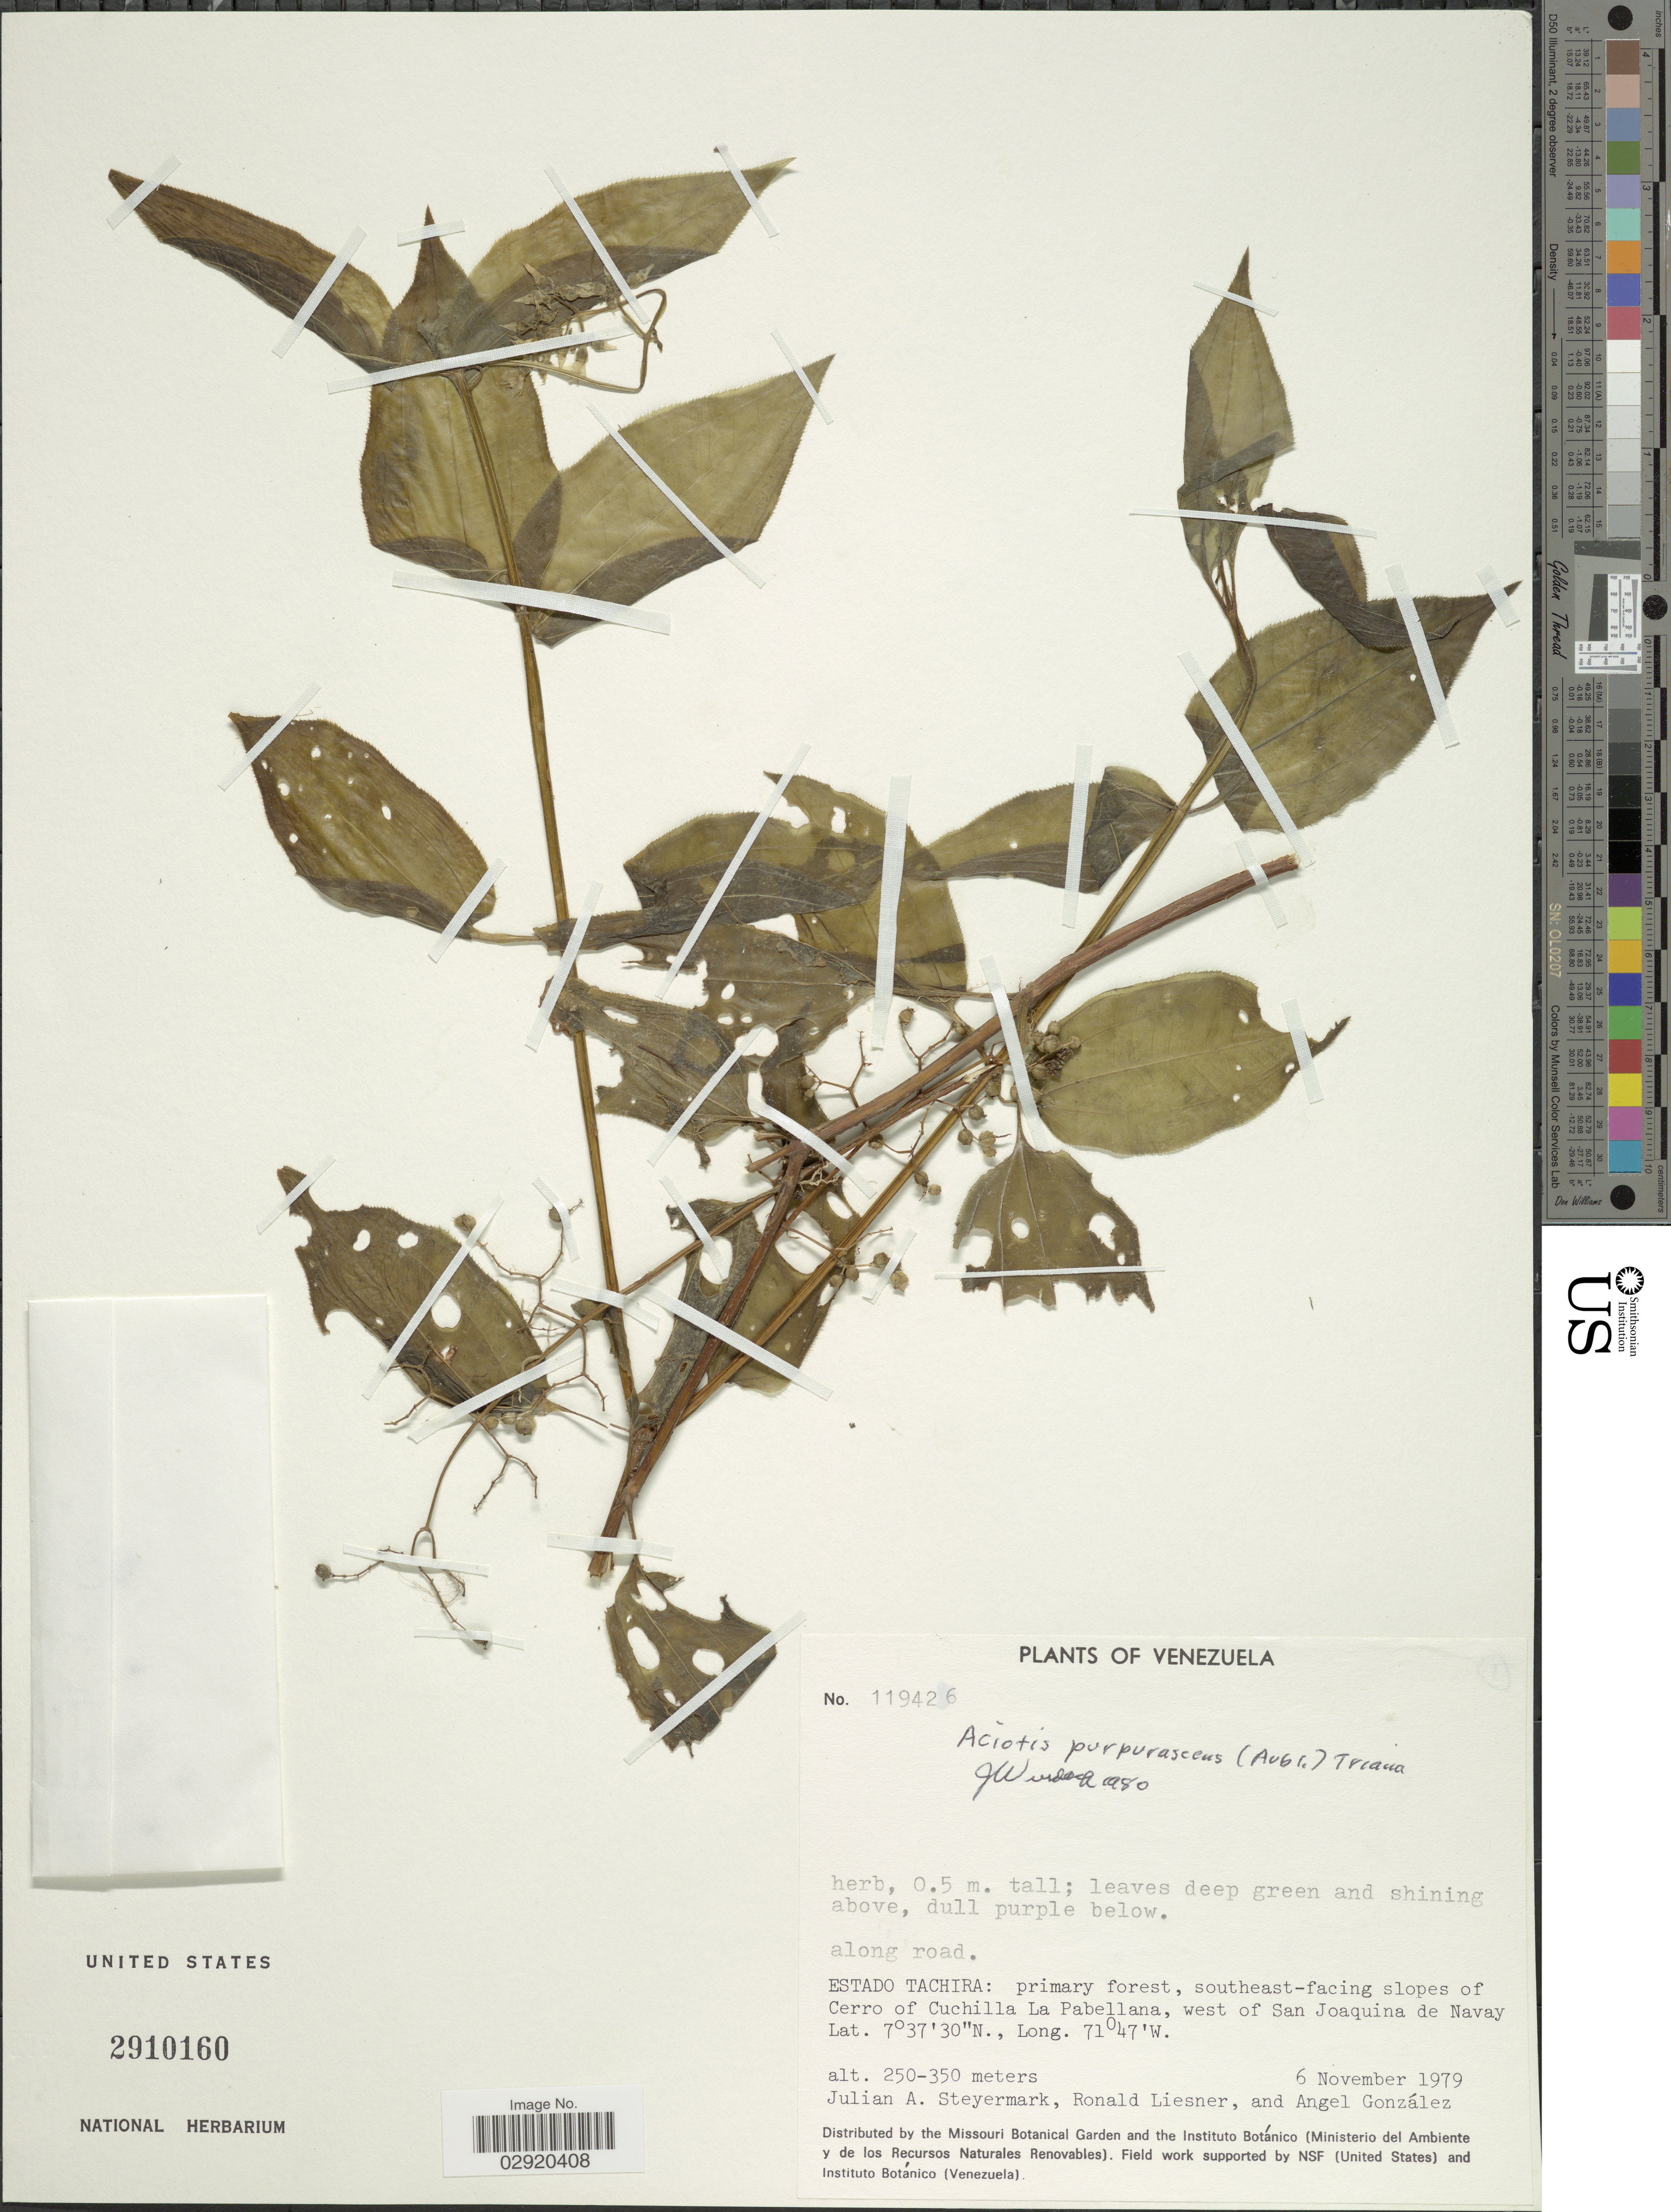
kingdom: Plantae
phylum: Tracheophyta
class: Magnoliopsida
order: Myrtales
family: Melastomataceae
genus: Aciotis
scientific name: Aciotis purpurascens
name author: (Aubl.) Triana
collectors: J. Steyermark, R. L. Liesner & A. C. González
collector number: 119426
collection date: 1979-11-06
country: Venezuela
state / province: Tachira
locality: Estado Tachira: primary forest, southeast-facing slopes of Cerro of Cuchilla La Pabellana, west of San Joaquina de Navay.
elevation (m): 250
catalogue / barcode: US 2910160